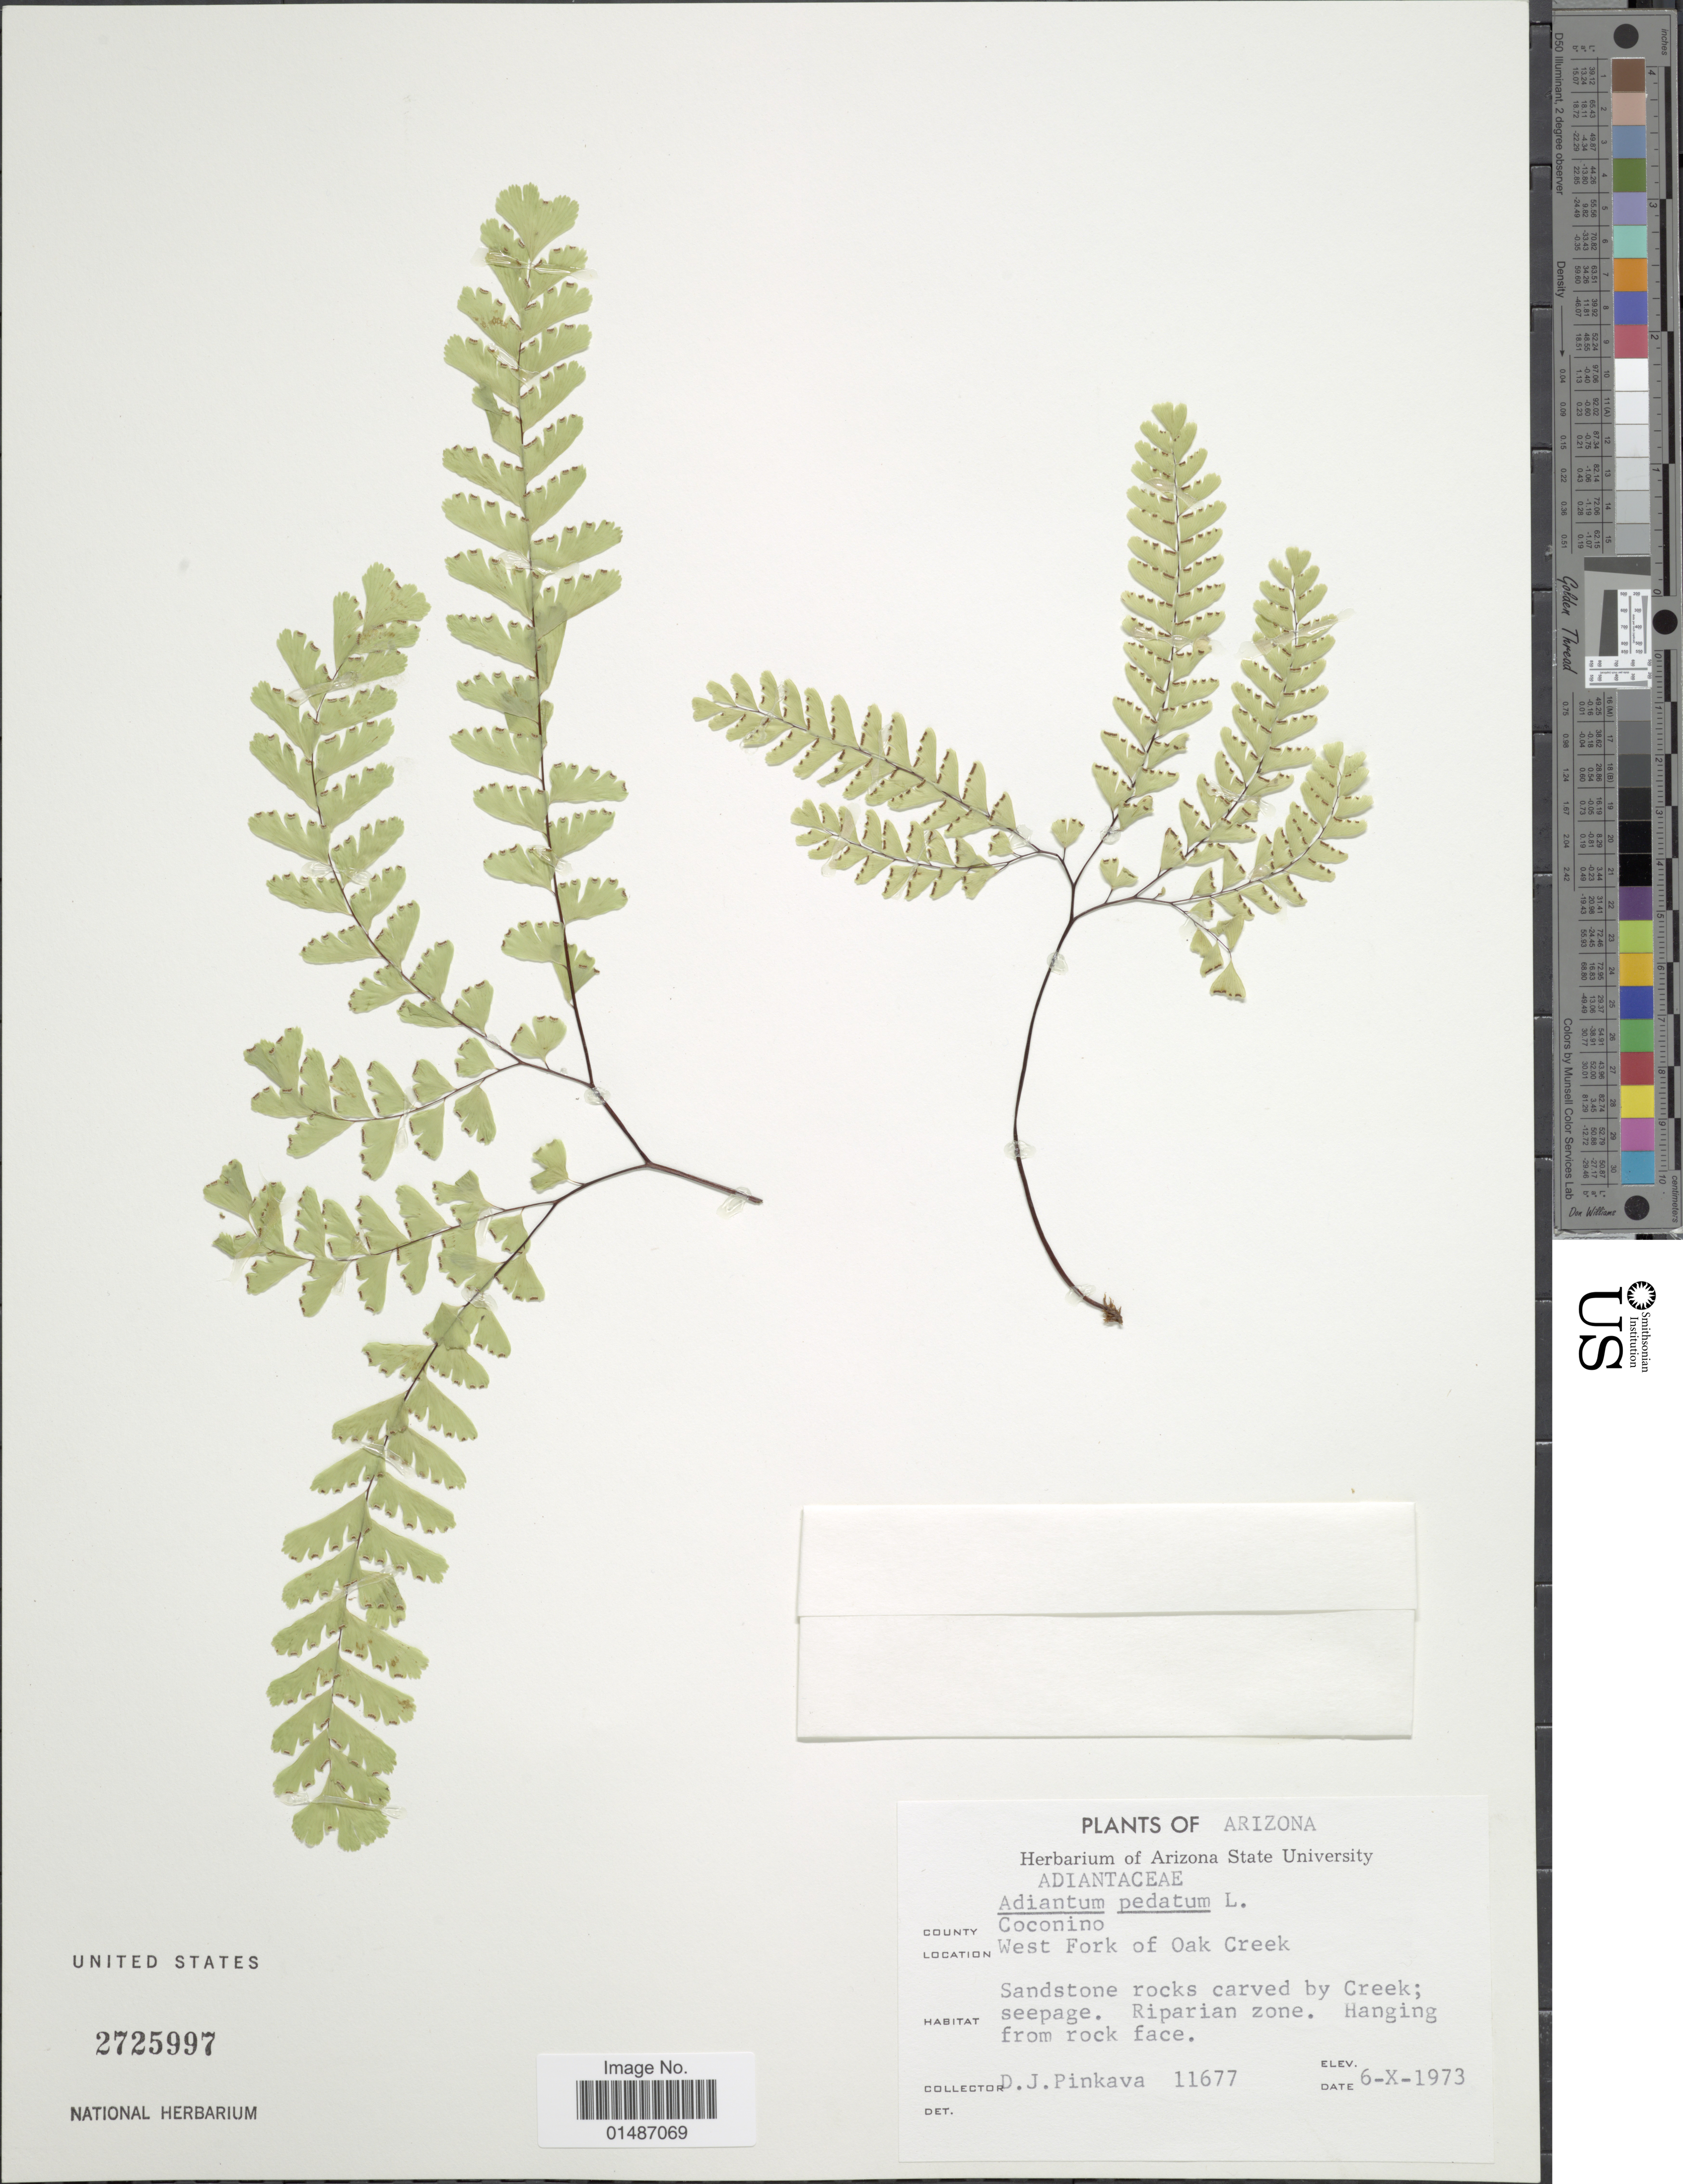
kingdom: Plantae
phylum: Tracheophyta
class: Polypodiopsida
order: Polypodiales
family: Pteridaceae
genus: Adiantum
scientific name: Adiantum pedatum var. pedatum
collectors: D. J. Pinkava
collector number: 11677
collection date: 1973-10-06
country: United States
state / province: Arizona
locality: County Coconino. West Fork of Oak Creek.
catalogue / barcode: US 2725997